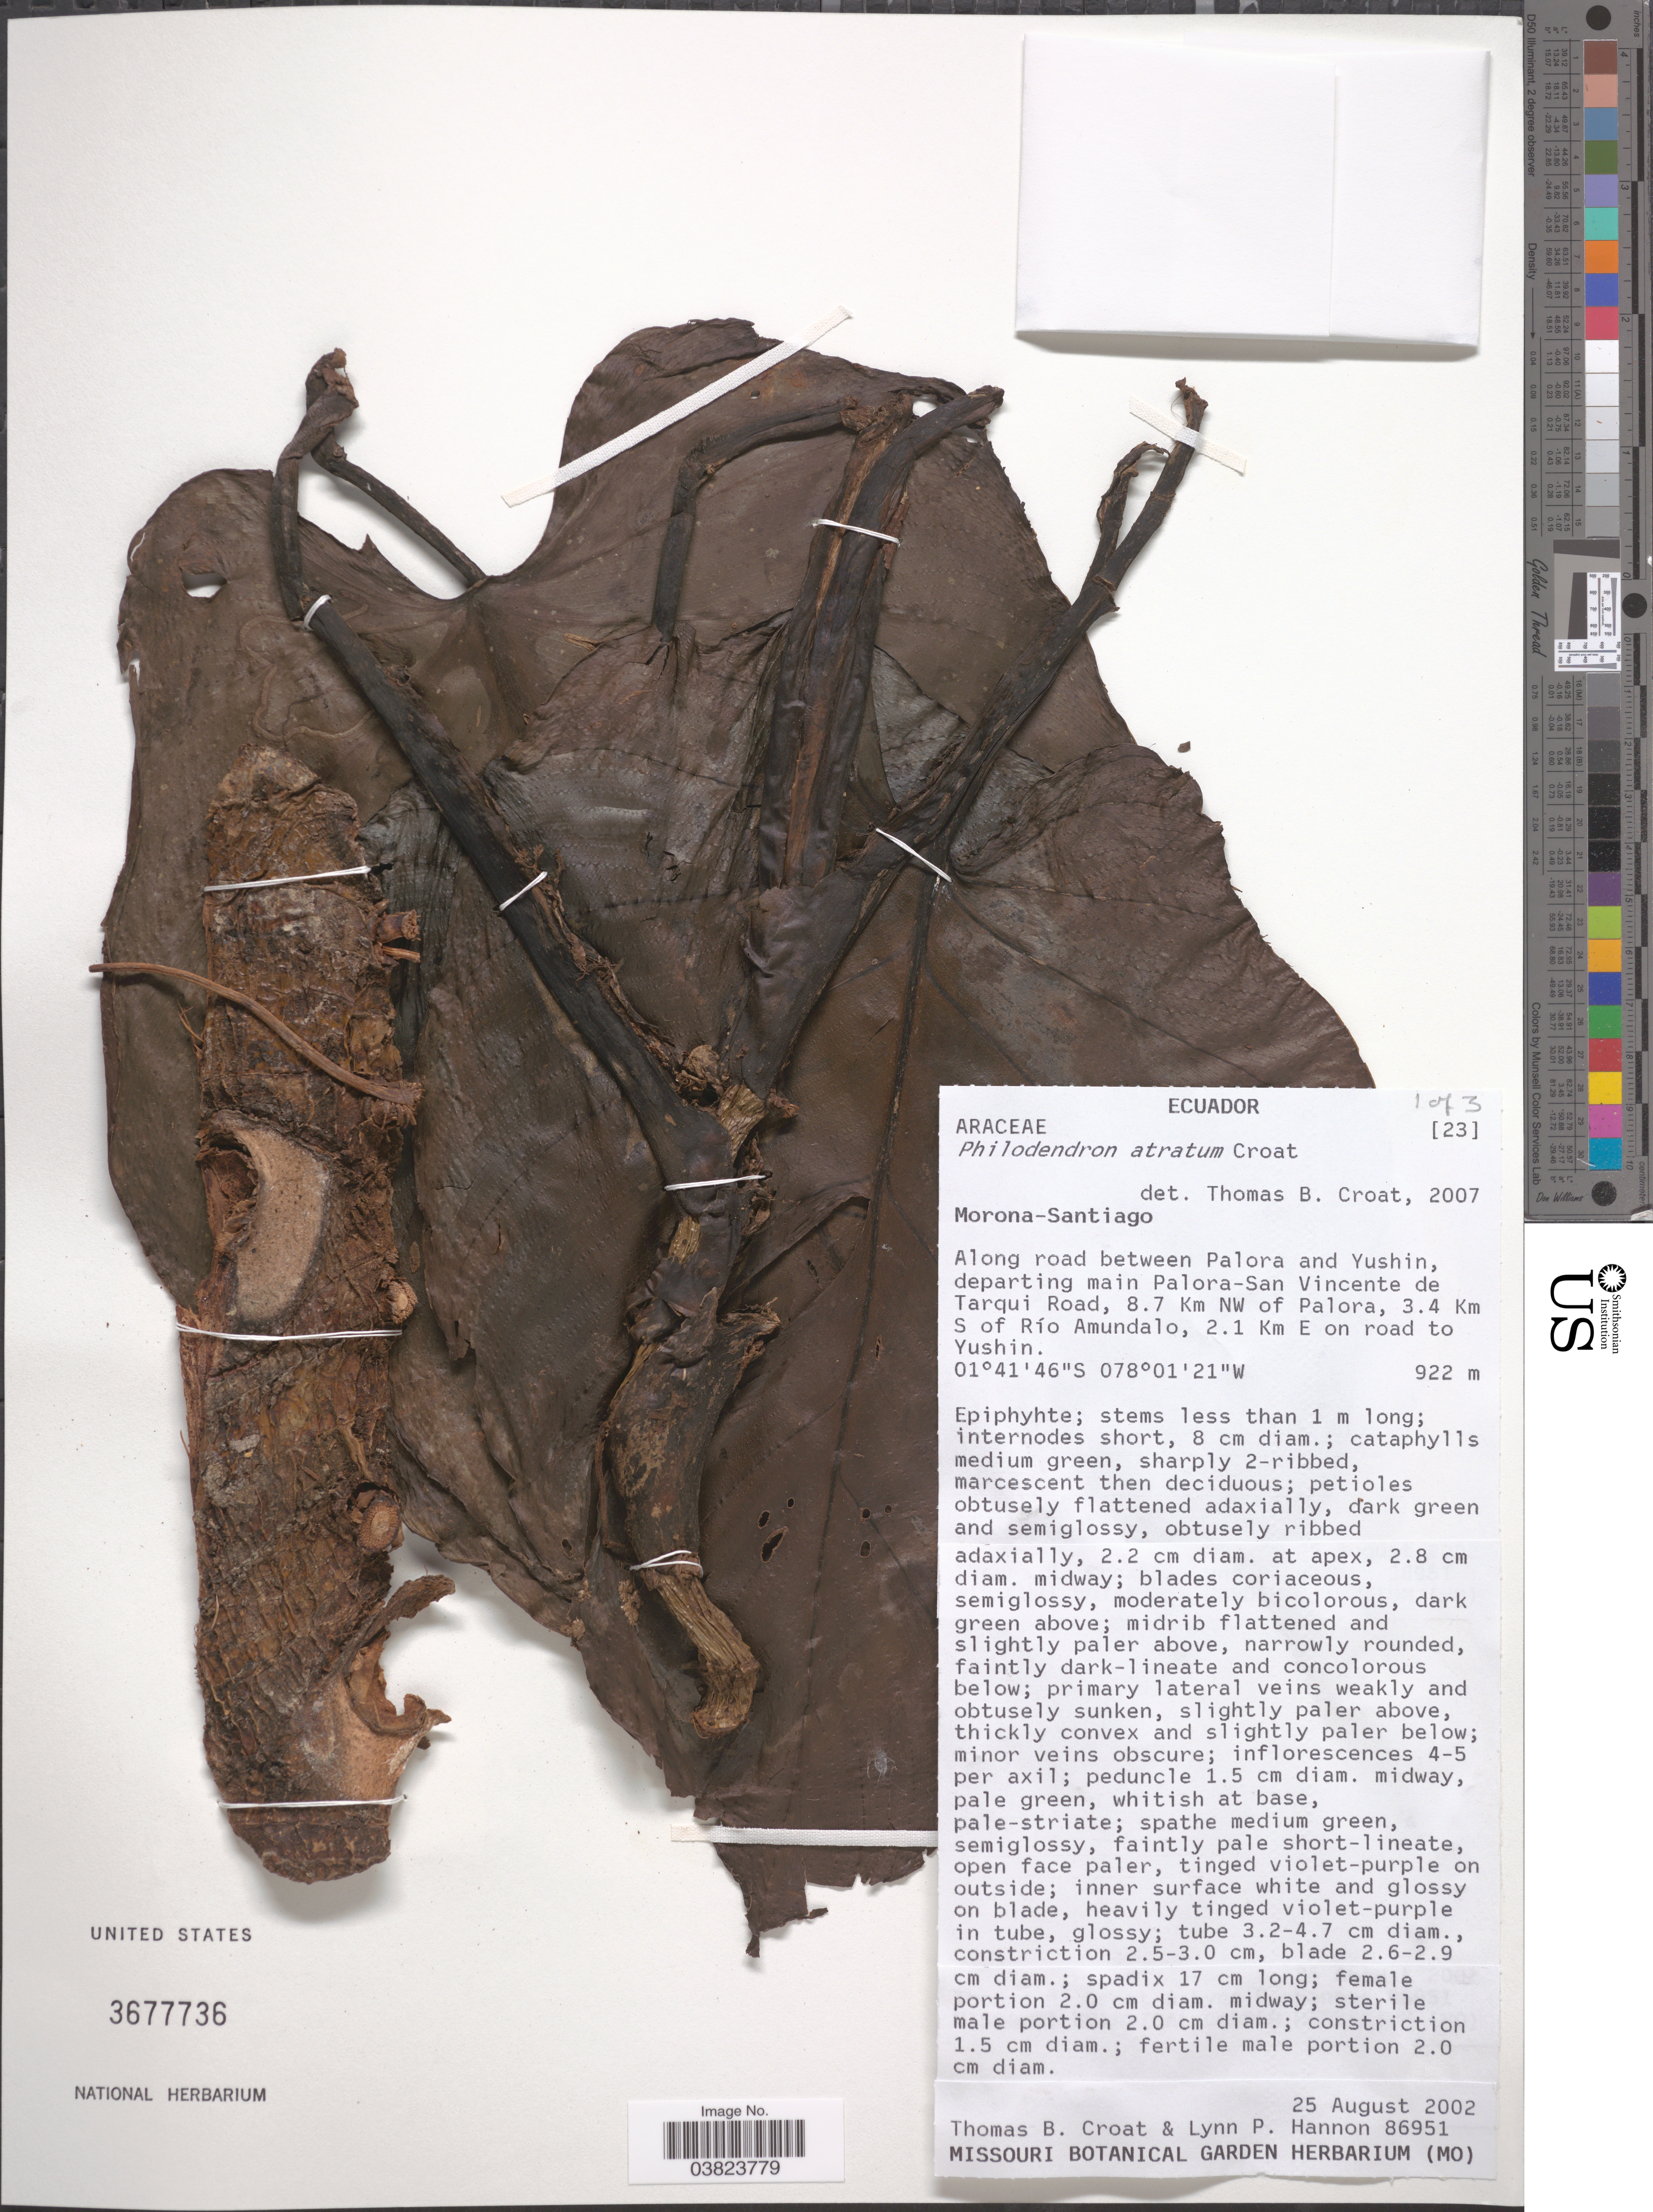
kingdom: Plantae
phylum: Tracheophyta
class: Liliopsida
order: Alismatales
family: Araceae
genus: Philodendron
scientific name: Philodendron atratum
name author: Croat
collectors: T. B. Croat & L. Hannon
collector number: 86951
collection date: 2002-08-25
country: Ecuador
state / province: Morona-Santiago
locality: Along road between Palora and Yushin, departing main Palora-San Vincente de Tarqui Road, 8.7 km NW of Palora, 3.4 Km S of Río Amundalo, 2.1 km E on road to Yushin.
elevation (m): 922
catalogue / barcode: US 3677736